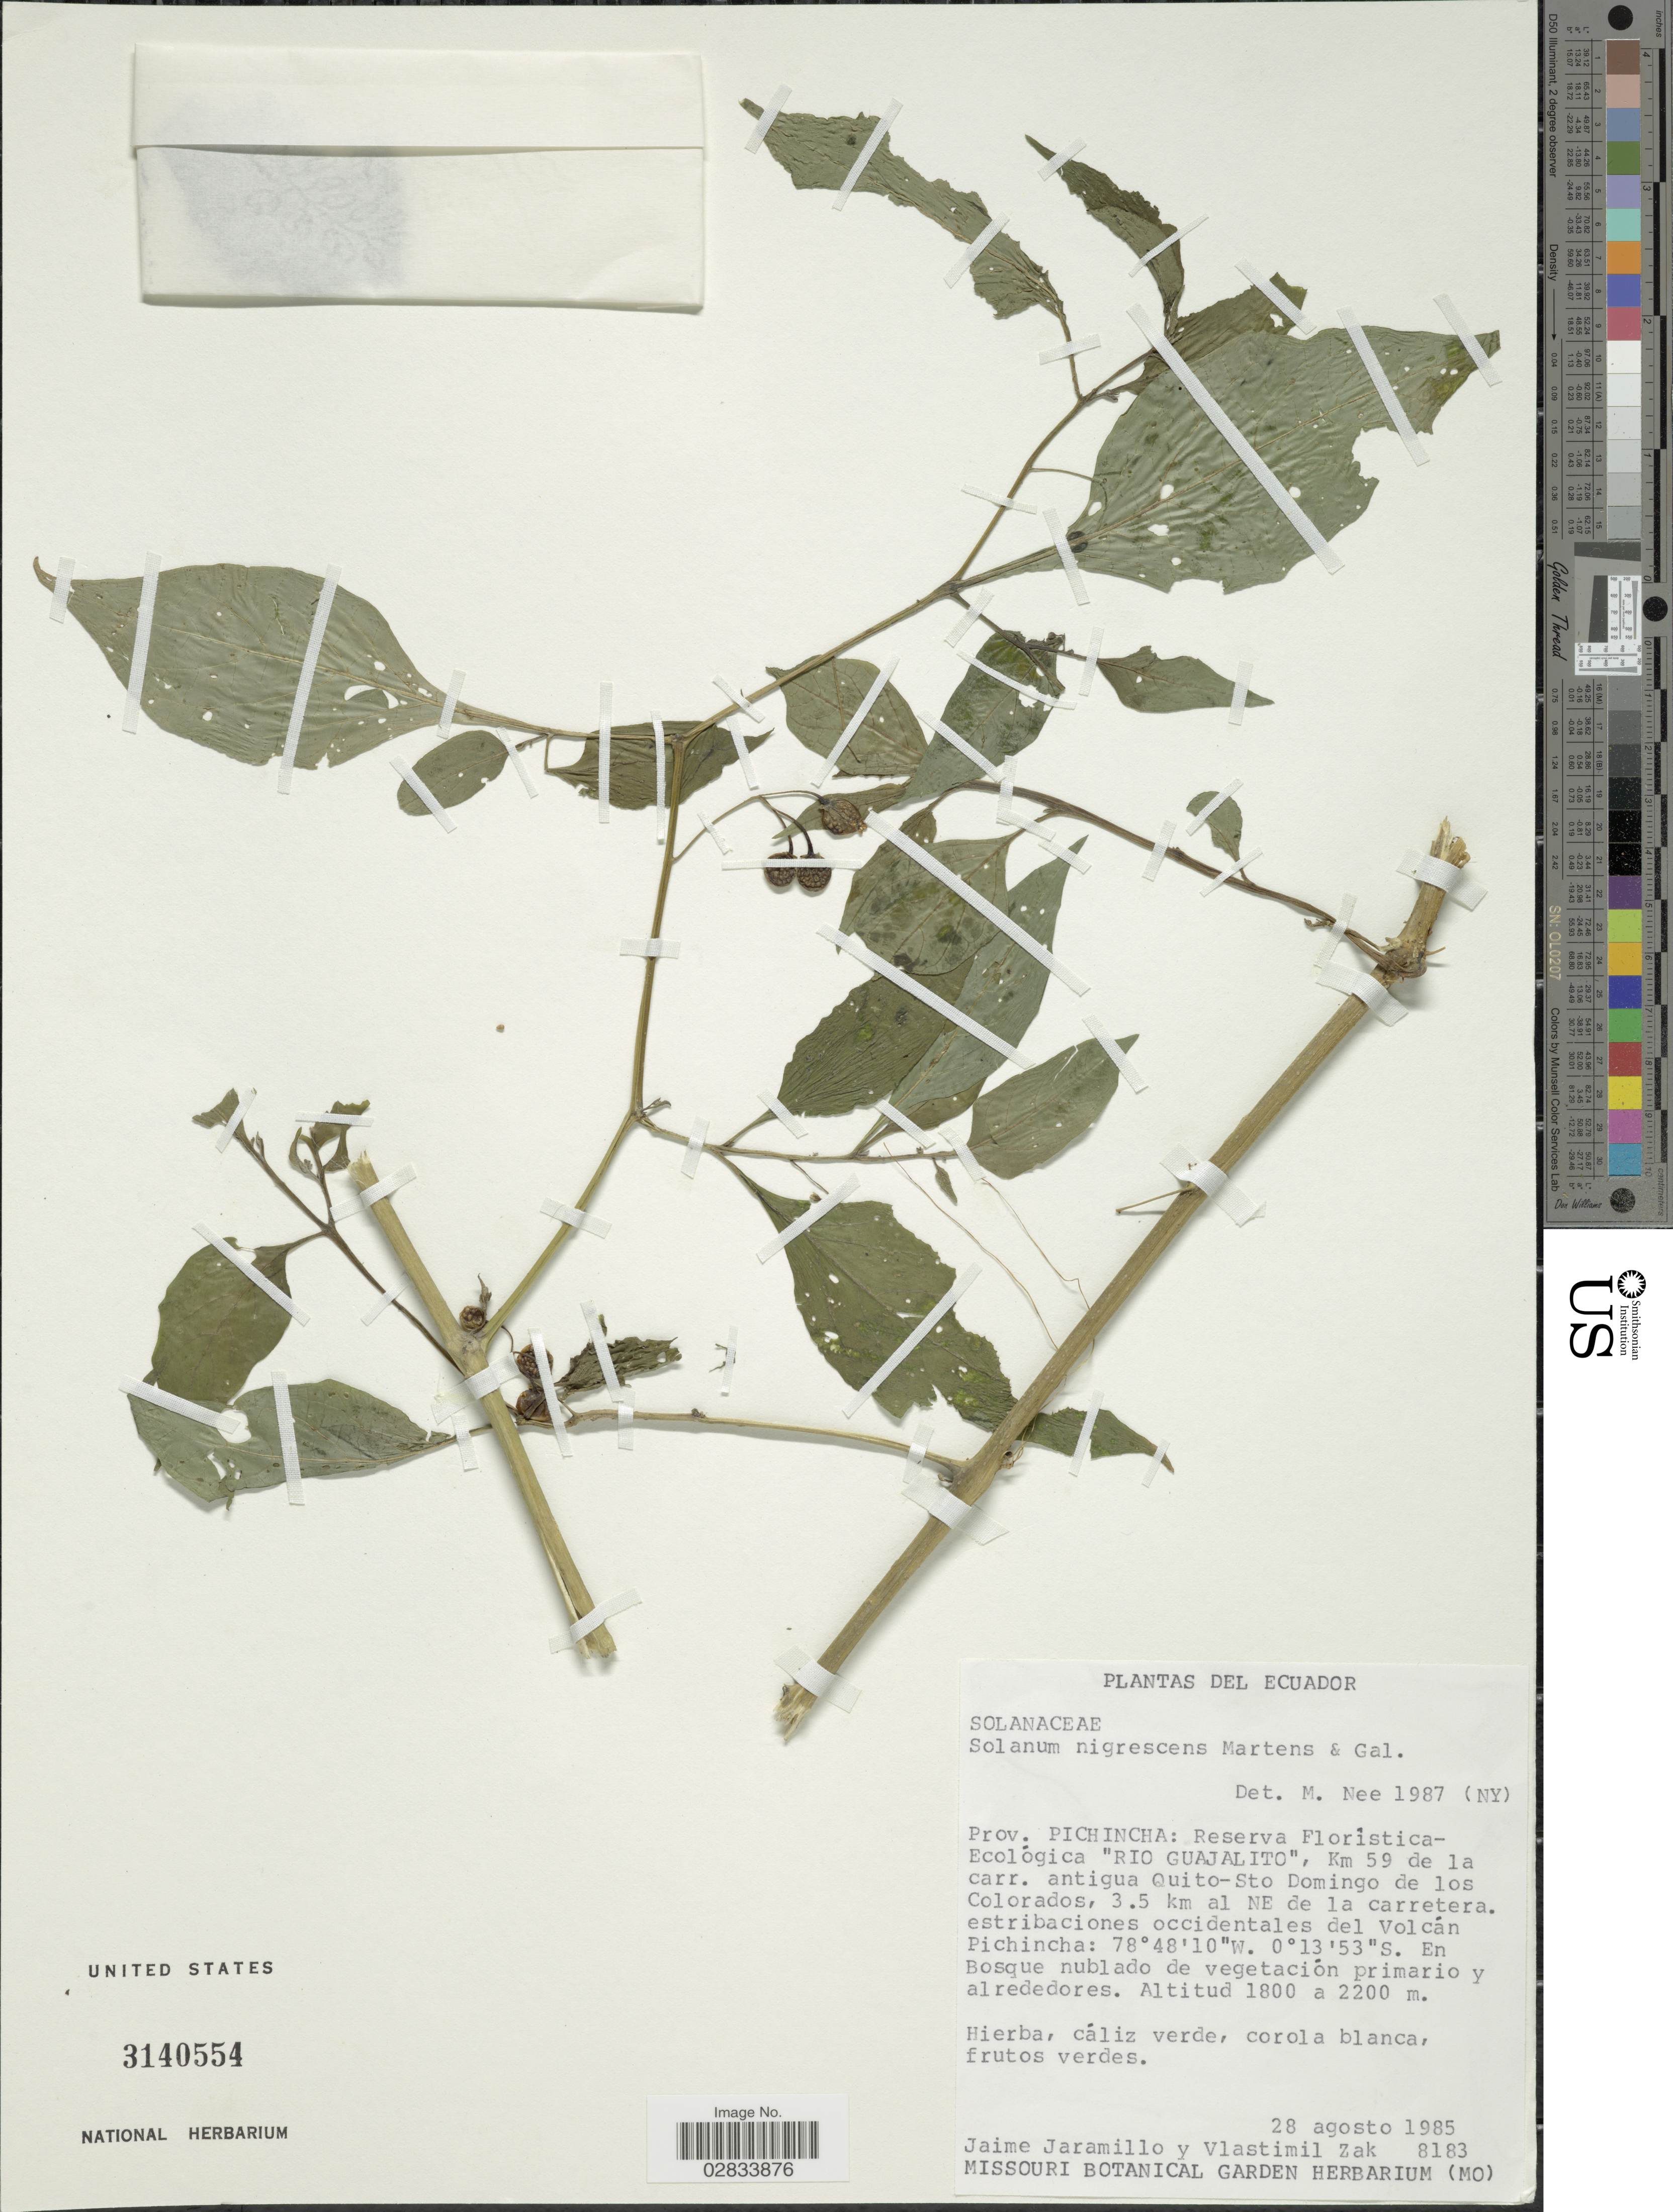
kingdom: Plantae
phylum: Tracheophyta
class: Magnoliopsida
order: Solanales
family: Solanaceae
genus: Solanum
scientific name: Solanum nigrescens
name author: M. Martens & Galeotti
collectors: J. Jaramillo & V. Zak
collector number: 8183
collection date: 1985-08-28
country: Ecuador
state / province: Pichincha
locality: Prov. Pichincha: Reserva Florística-Ecologica "Rio Guajalito" Km. 59 de la carr. antigua Quito-Sto. Domingo de los Colorados, 3.5 km. al NE de la carretera estribaciones occidentales del Volcán Pichincha.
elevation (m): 1800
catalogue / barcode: US 3140554